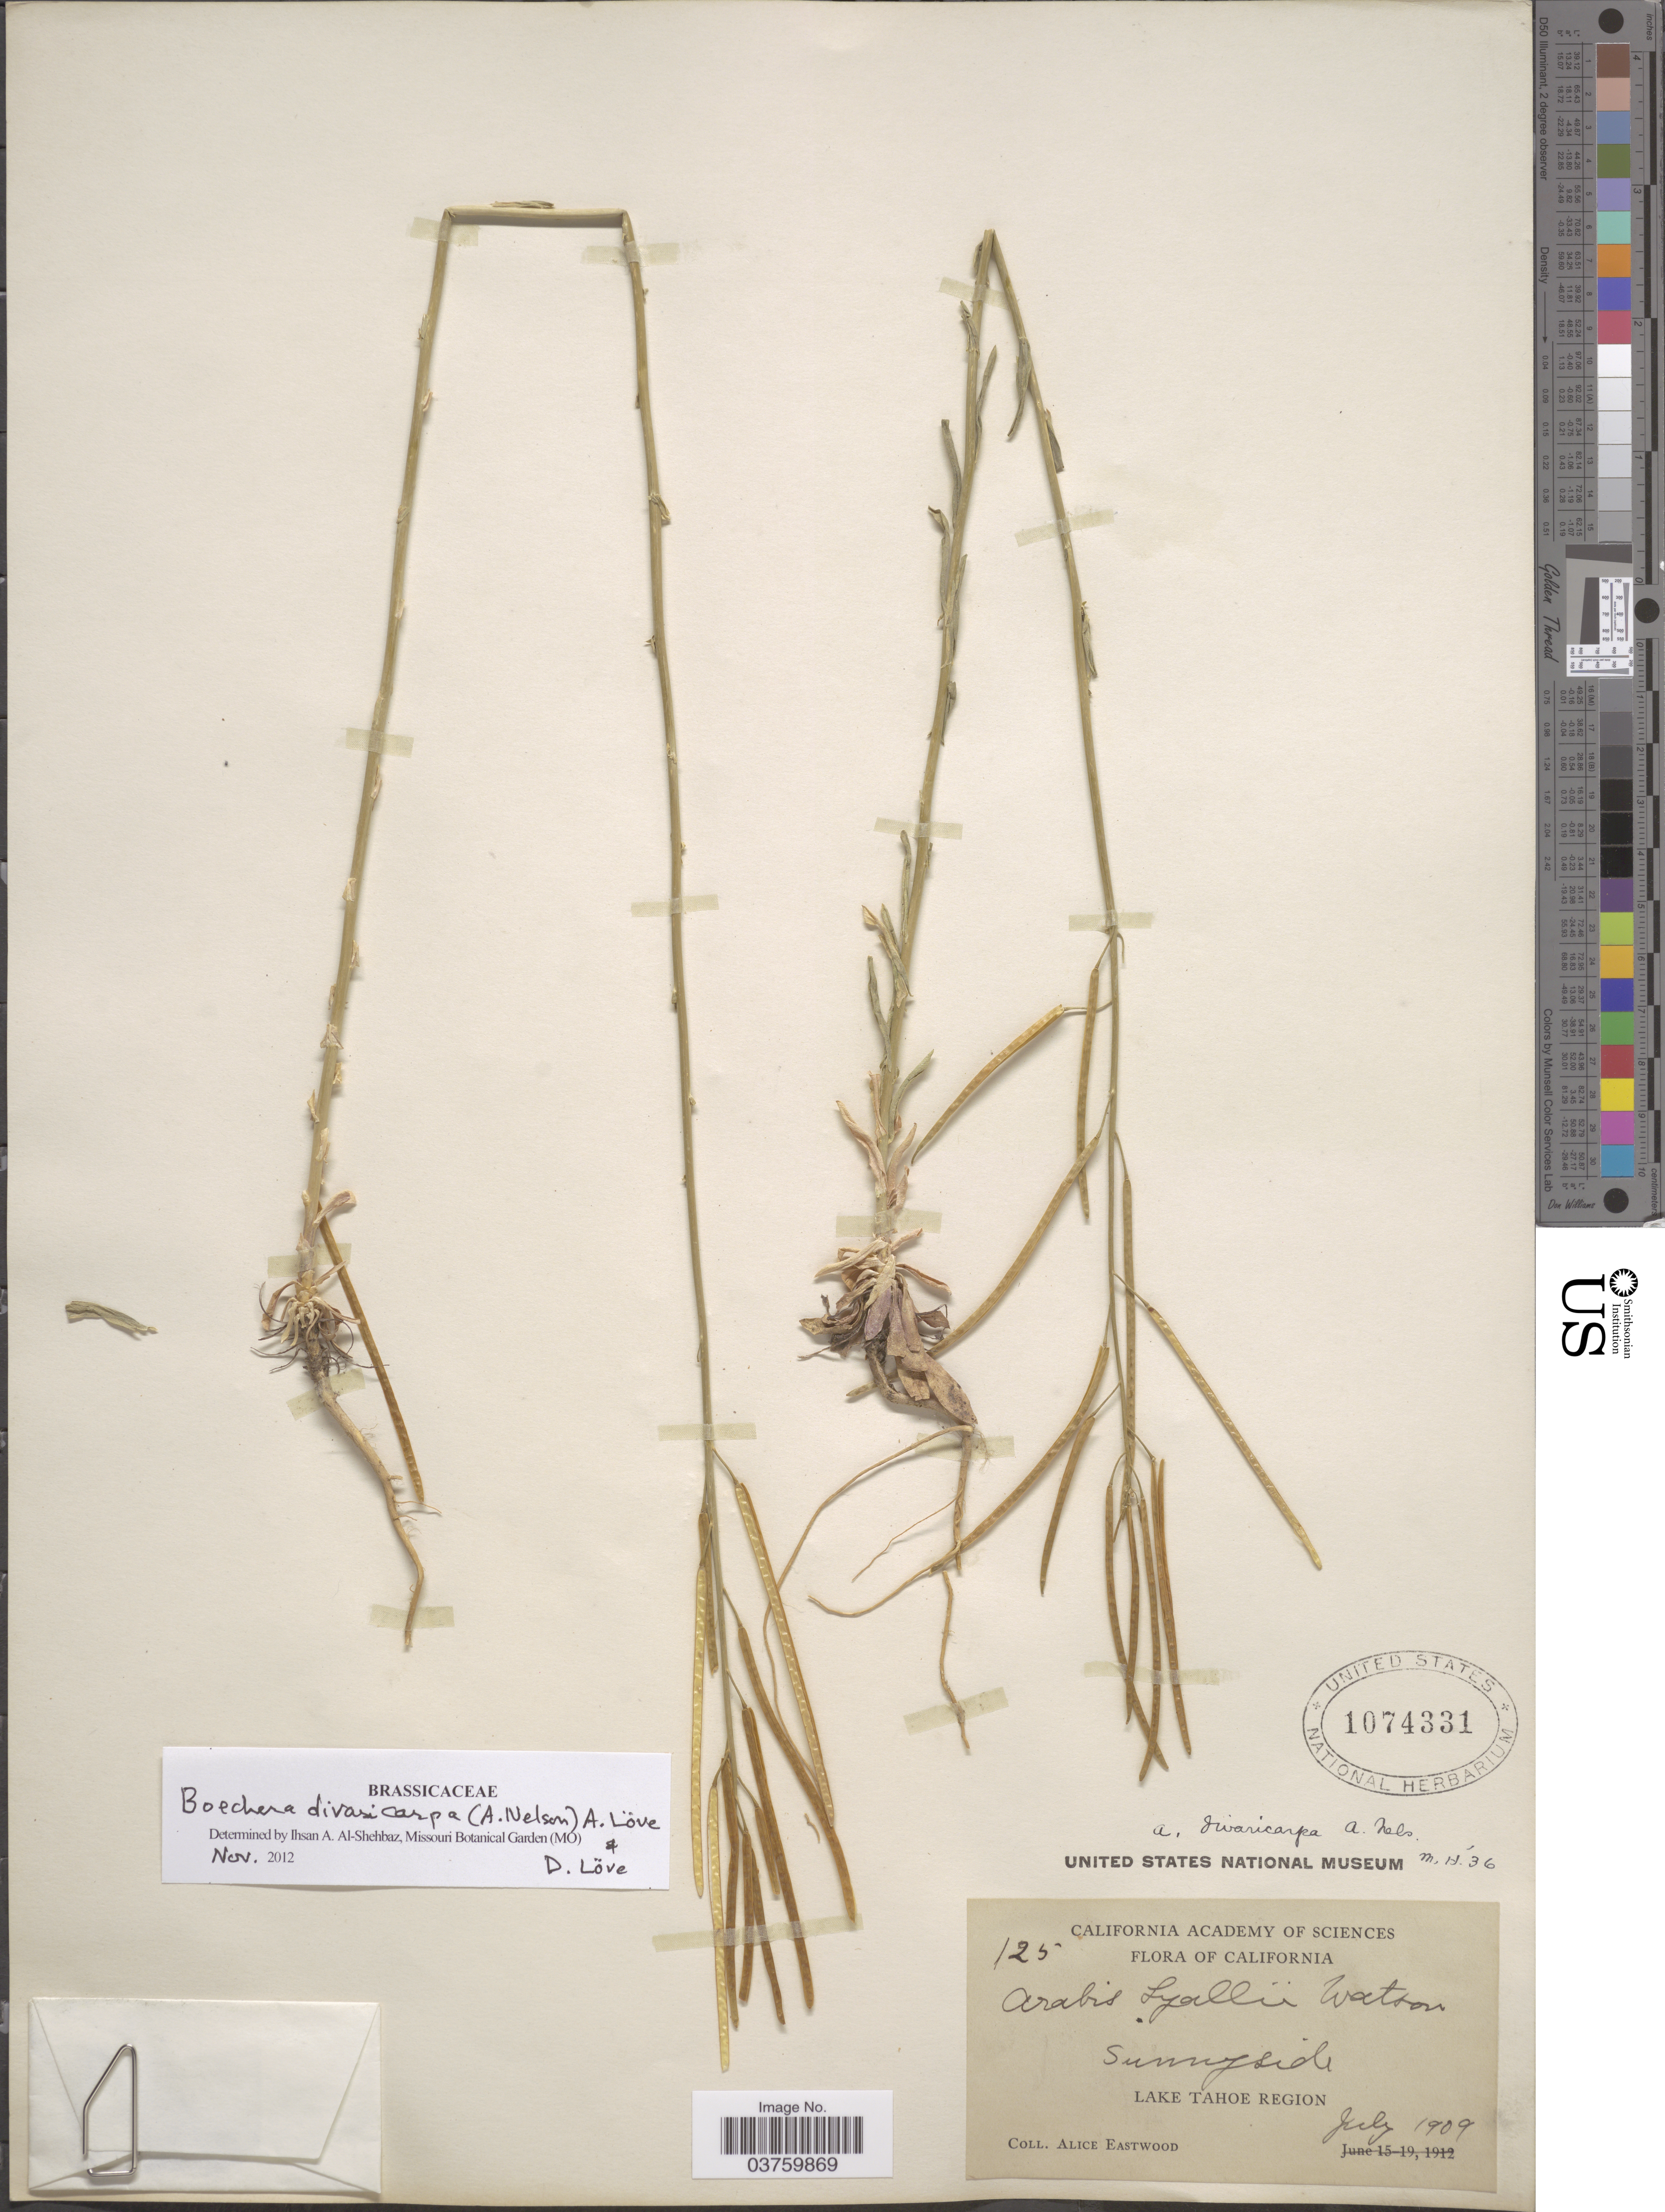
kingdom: Plantae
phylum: Tracheophyta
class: Magnoliopsida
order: Brassicales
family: Brassicaceae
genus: Boechera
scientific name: Boechera divaricarpa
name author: (A. Nelson) Á. Löve & D. Löve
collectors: A. Eastwood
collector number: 125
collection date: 1909-07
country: United States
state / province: California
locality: Sunnyside. Lake Tahoe Region.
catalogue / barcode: US 1074331